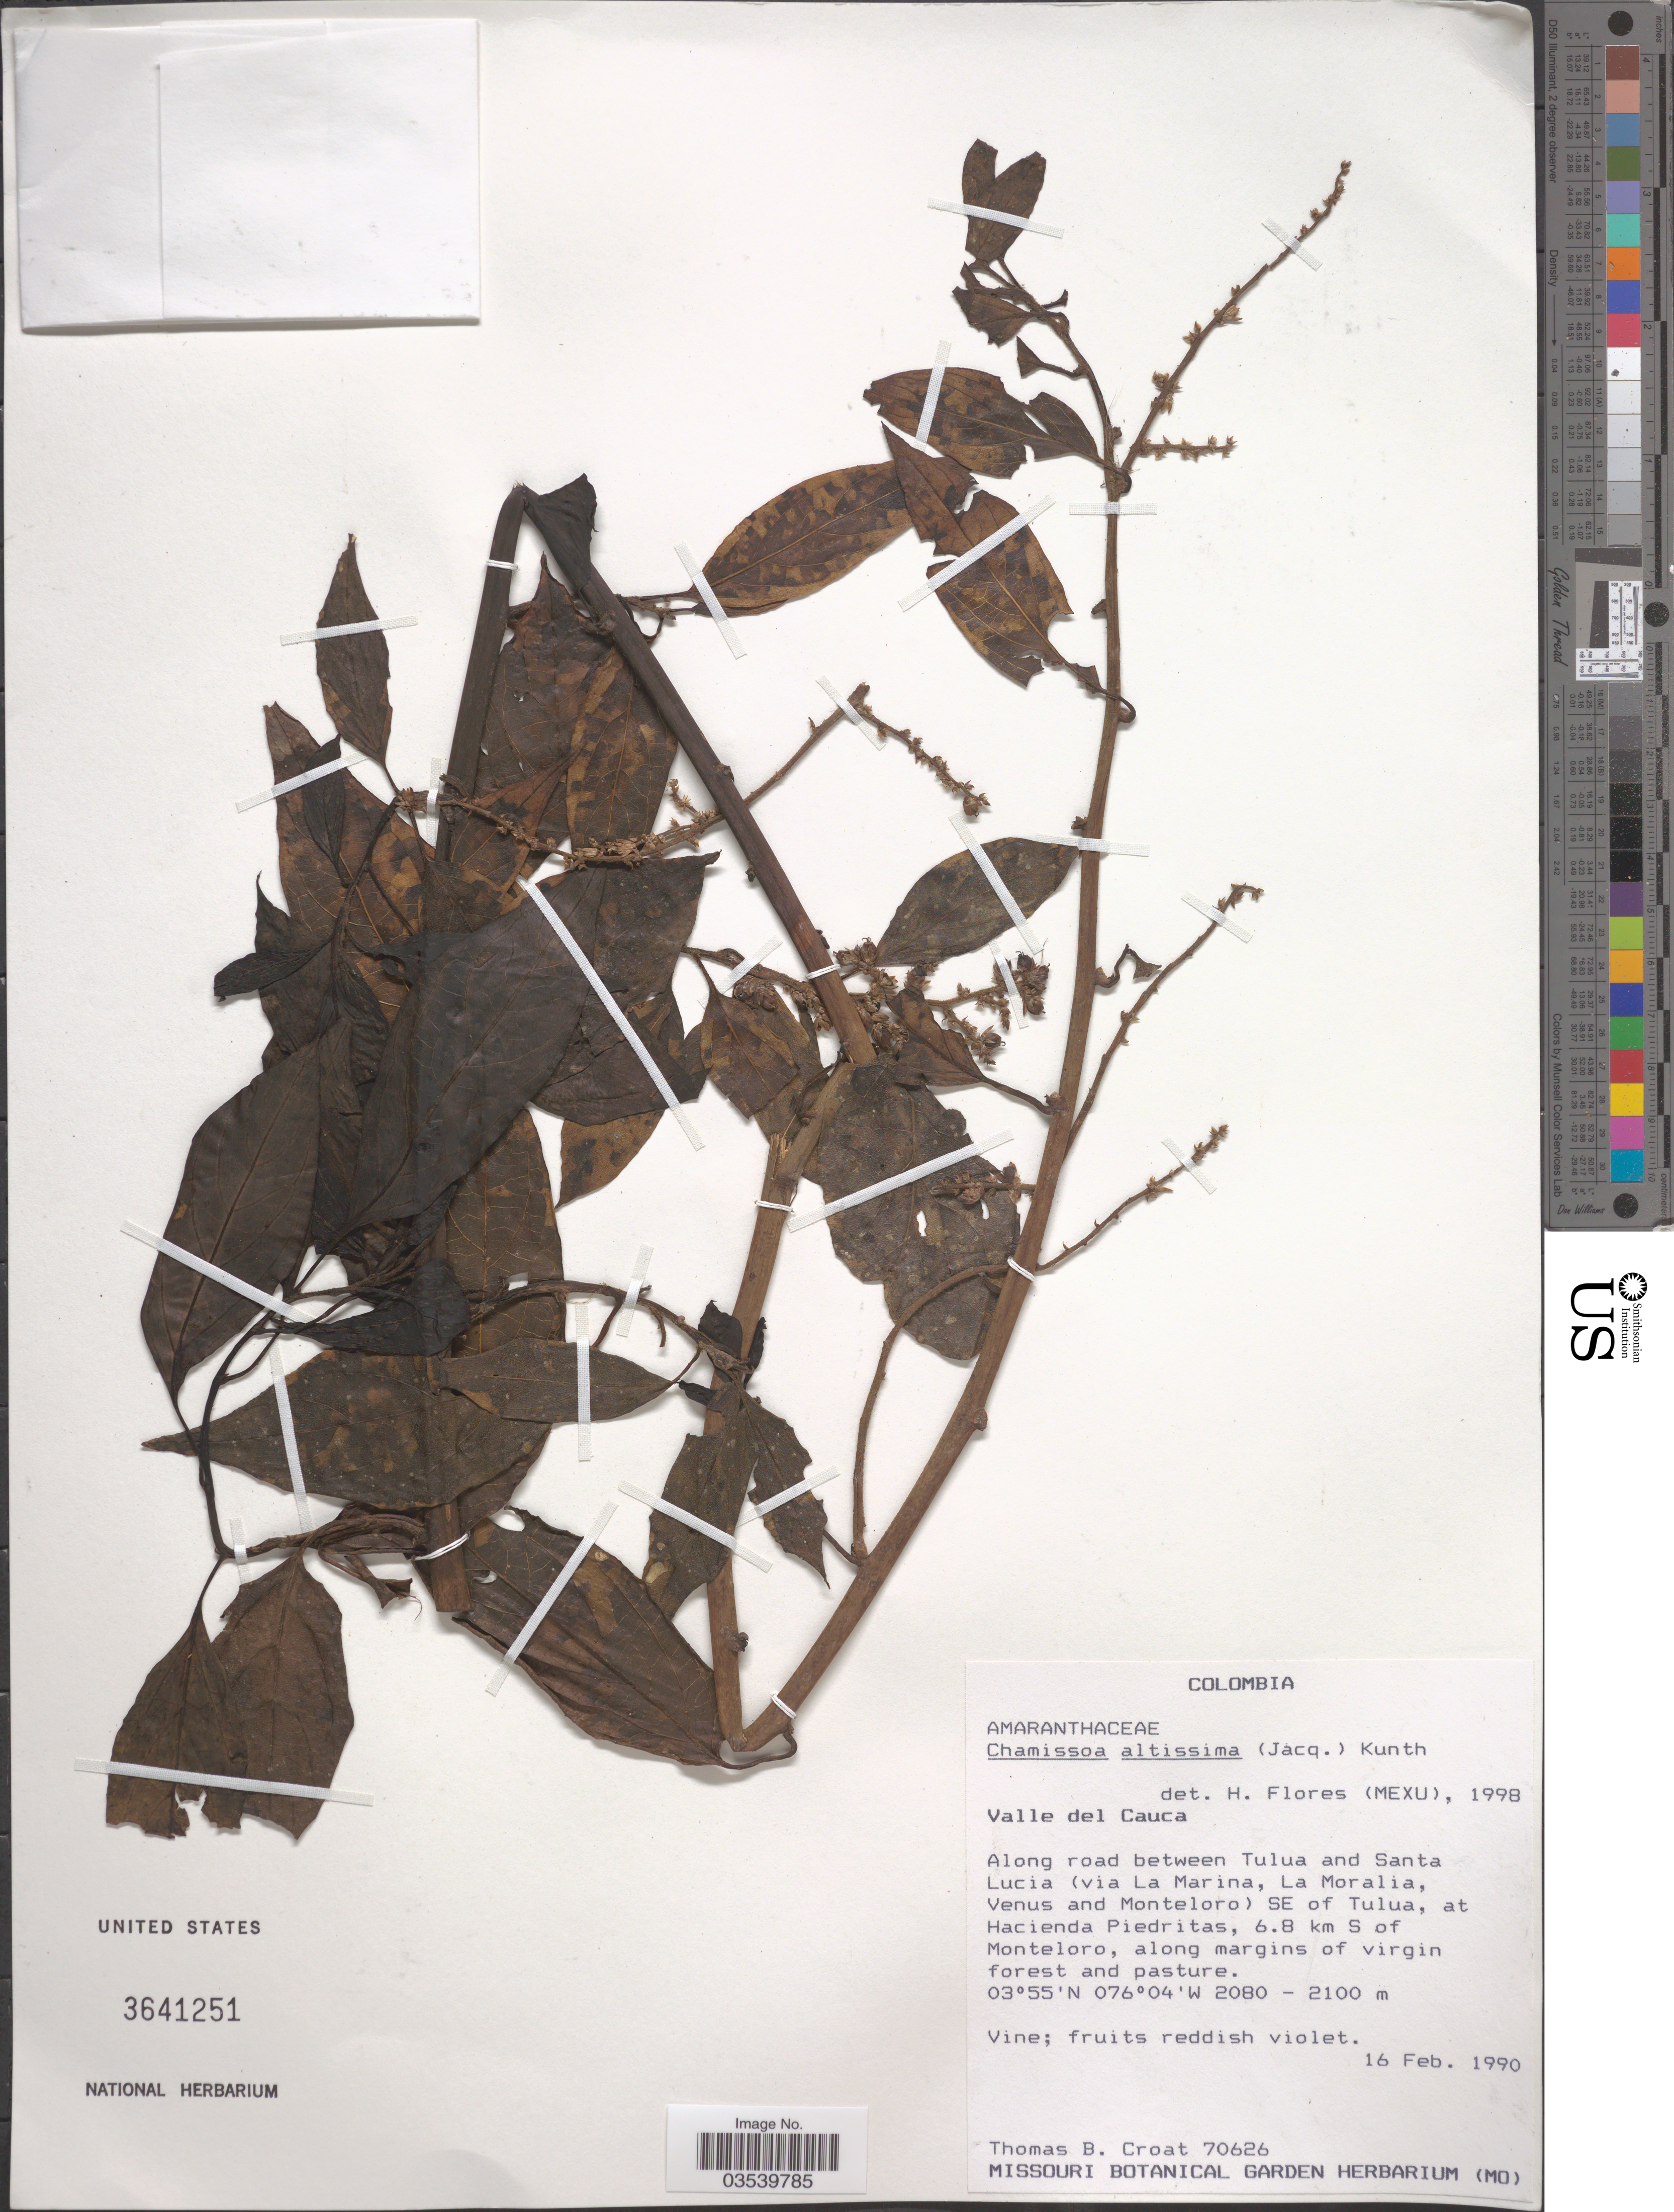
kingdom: Plantae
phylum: Tracheophyta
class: Magnoliopsida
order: Caryophyllales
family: Amaranthaceae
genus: Chamissoa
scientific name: Chamissoa altissima var. altissima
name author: (Jacq.) Kunth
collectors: T. B. Croat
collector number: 70626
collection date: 1990-02-16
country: Colombia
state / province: Cauca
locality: Valle del Cauca. Along road between Tulua and Santa Lucia (via La Marina, La Moralia, Venus and Monteloro) SE of Tulua, at Hacienda Piedritas, 6.8 km S of Monteloro.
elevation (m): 2080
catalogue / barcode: US 3641251